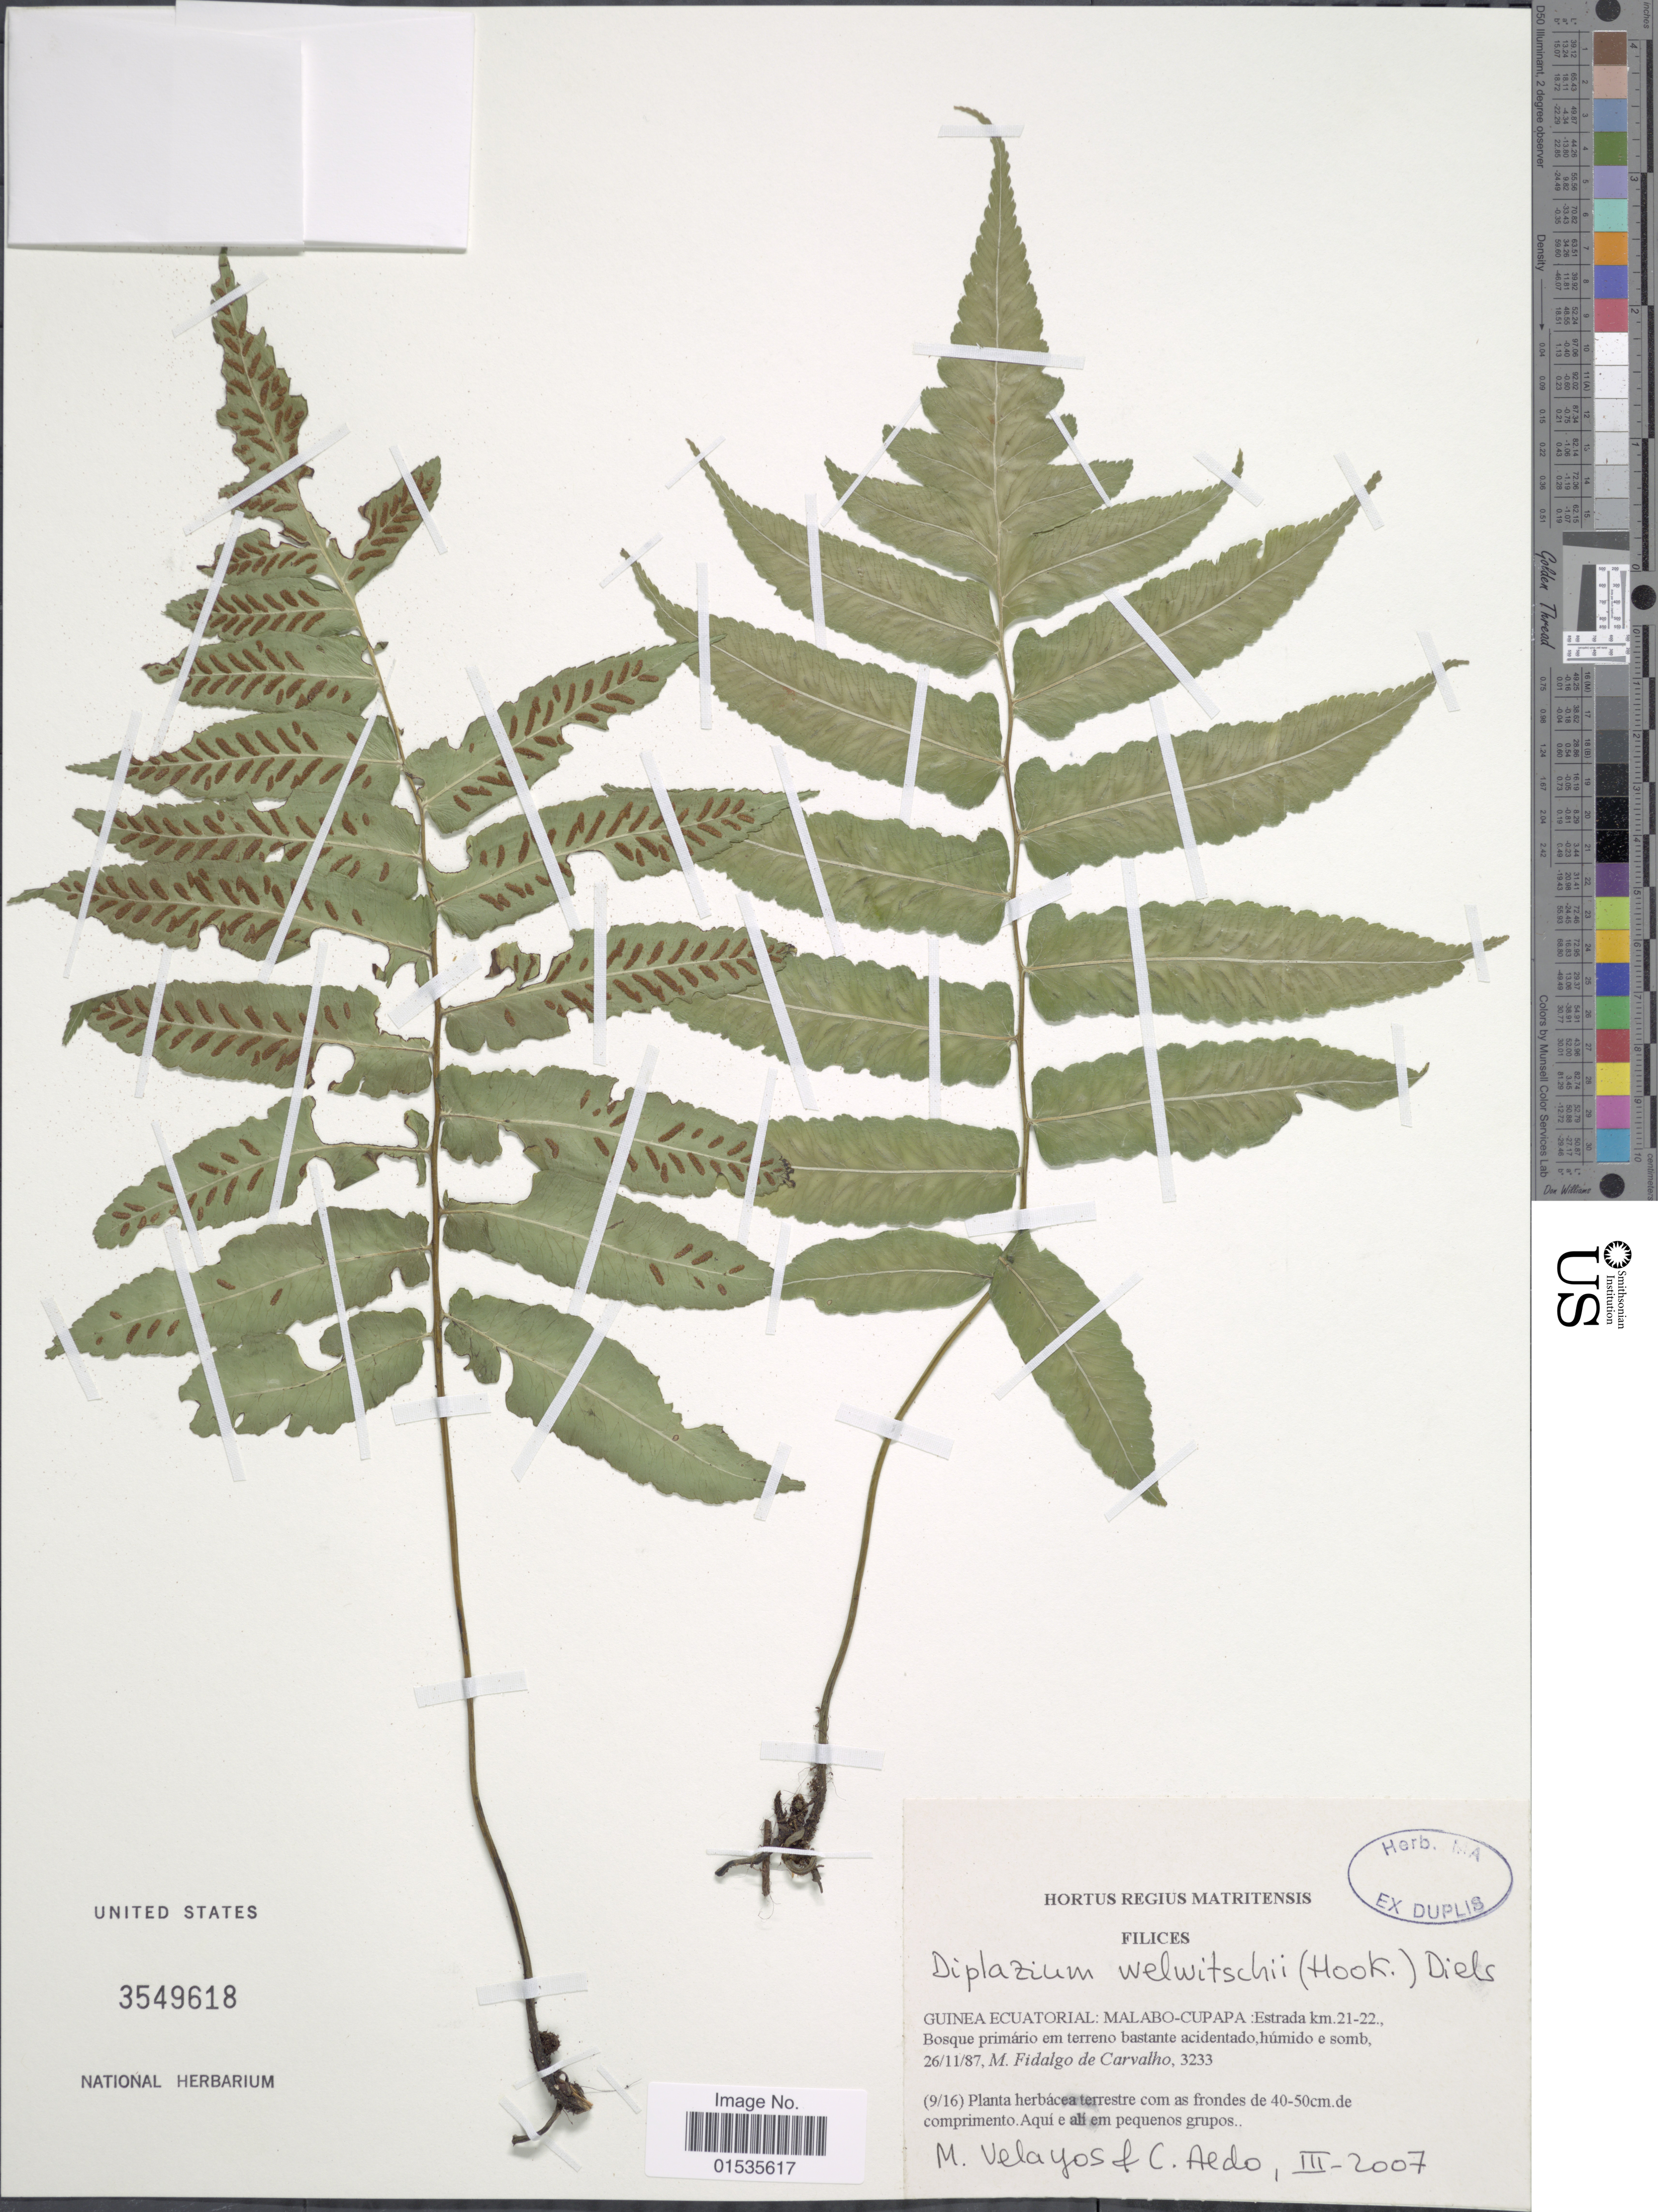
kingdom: Plantae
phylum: Tracheophyta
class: Polypodiopsida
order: Polypodiales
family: Athyriaceae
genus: Diplazium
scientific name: Diplazium welwitschii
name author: (Hook.) Diels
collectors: M. Fidalgo de Carvalho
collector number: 3233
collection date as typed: Transcribed d/m/y: 26/11/87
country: Equatorial Guinea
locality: Malabo-Cupapa; Estrada km. 21-22, Bosque Primario em terreno bastante acidentado humido e somb.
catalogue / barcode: US 3549618